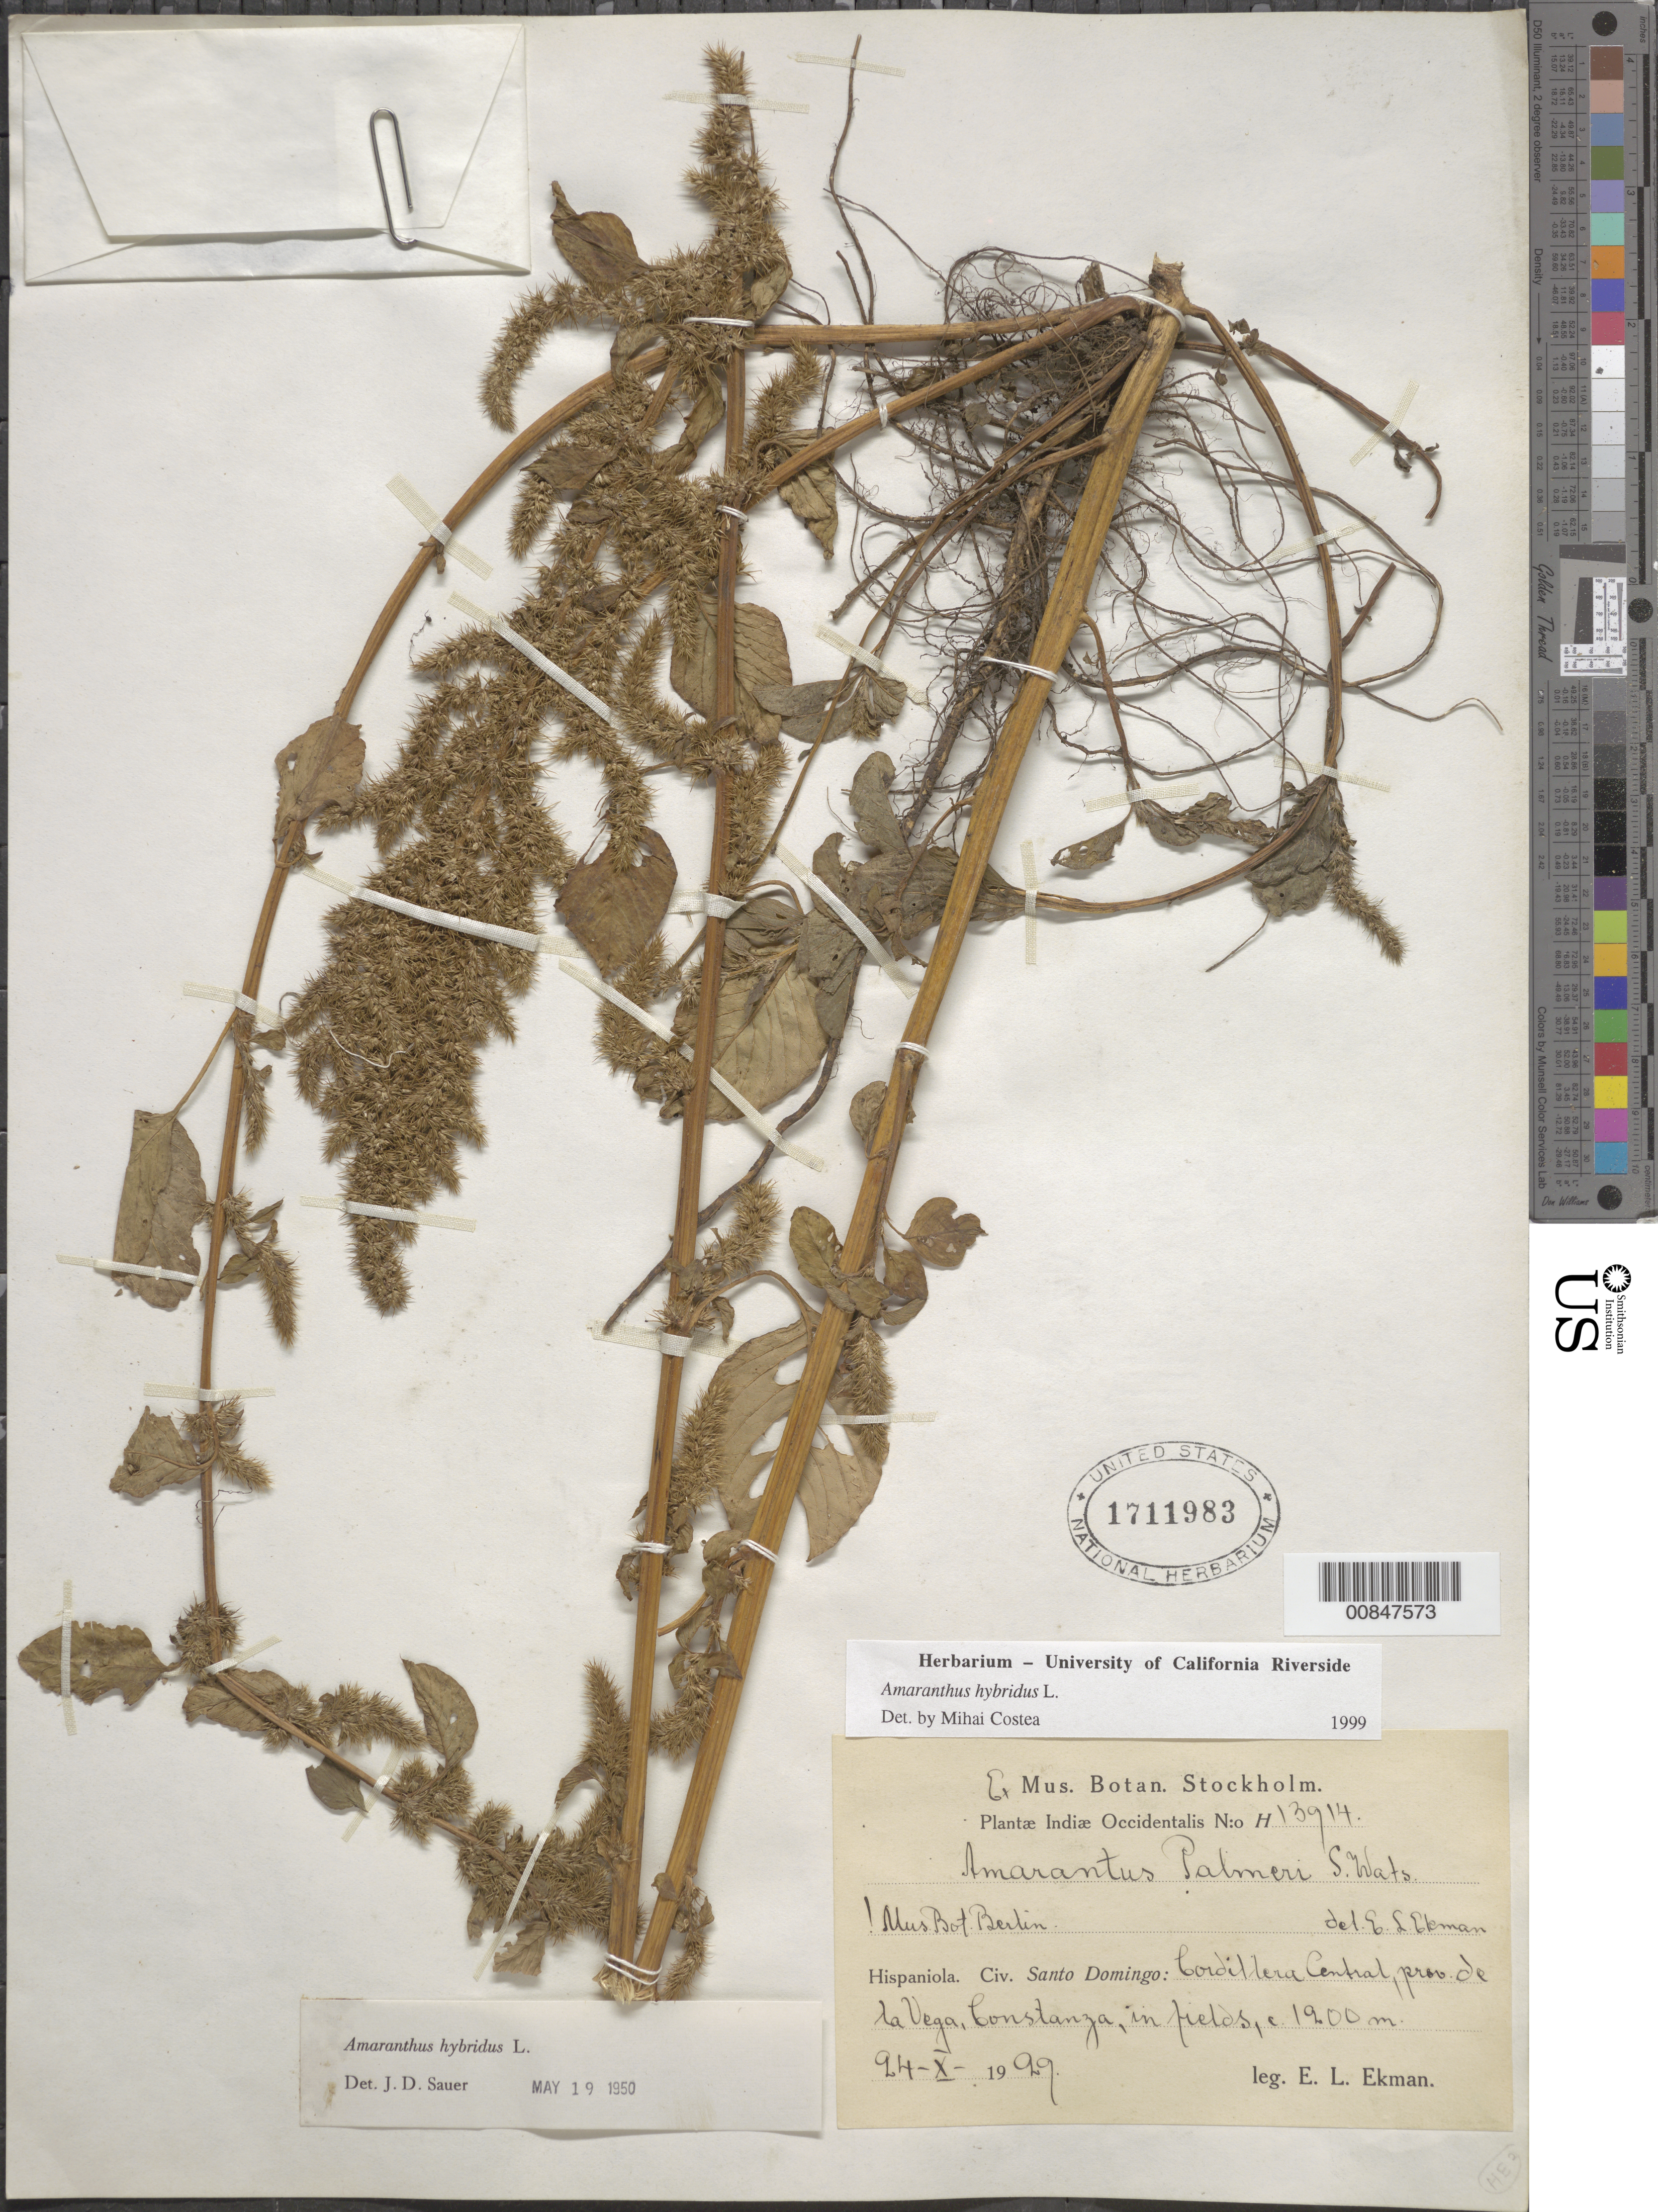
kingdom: Plantae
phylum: Tracheophyta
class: Magnoliopsida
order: Caryophyllales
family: Amaranthaceae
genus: Amaranthus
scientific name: Amaranthus hybridus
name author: L.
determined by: Costea, M., (UCR), University of California - Riverside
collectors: E. L. Ekman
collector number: H 13914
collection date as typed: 24 Oct 1929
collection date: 1929-10-24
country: Dominican Republic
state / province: La Vega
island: Hispaniola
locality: Cordillera Central, Constanza.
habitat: In fields.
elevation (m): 1200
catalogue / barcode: US 1711983